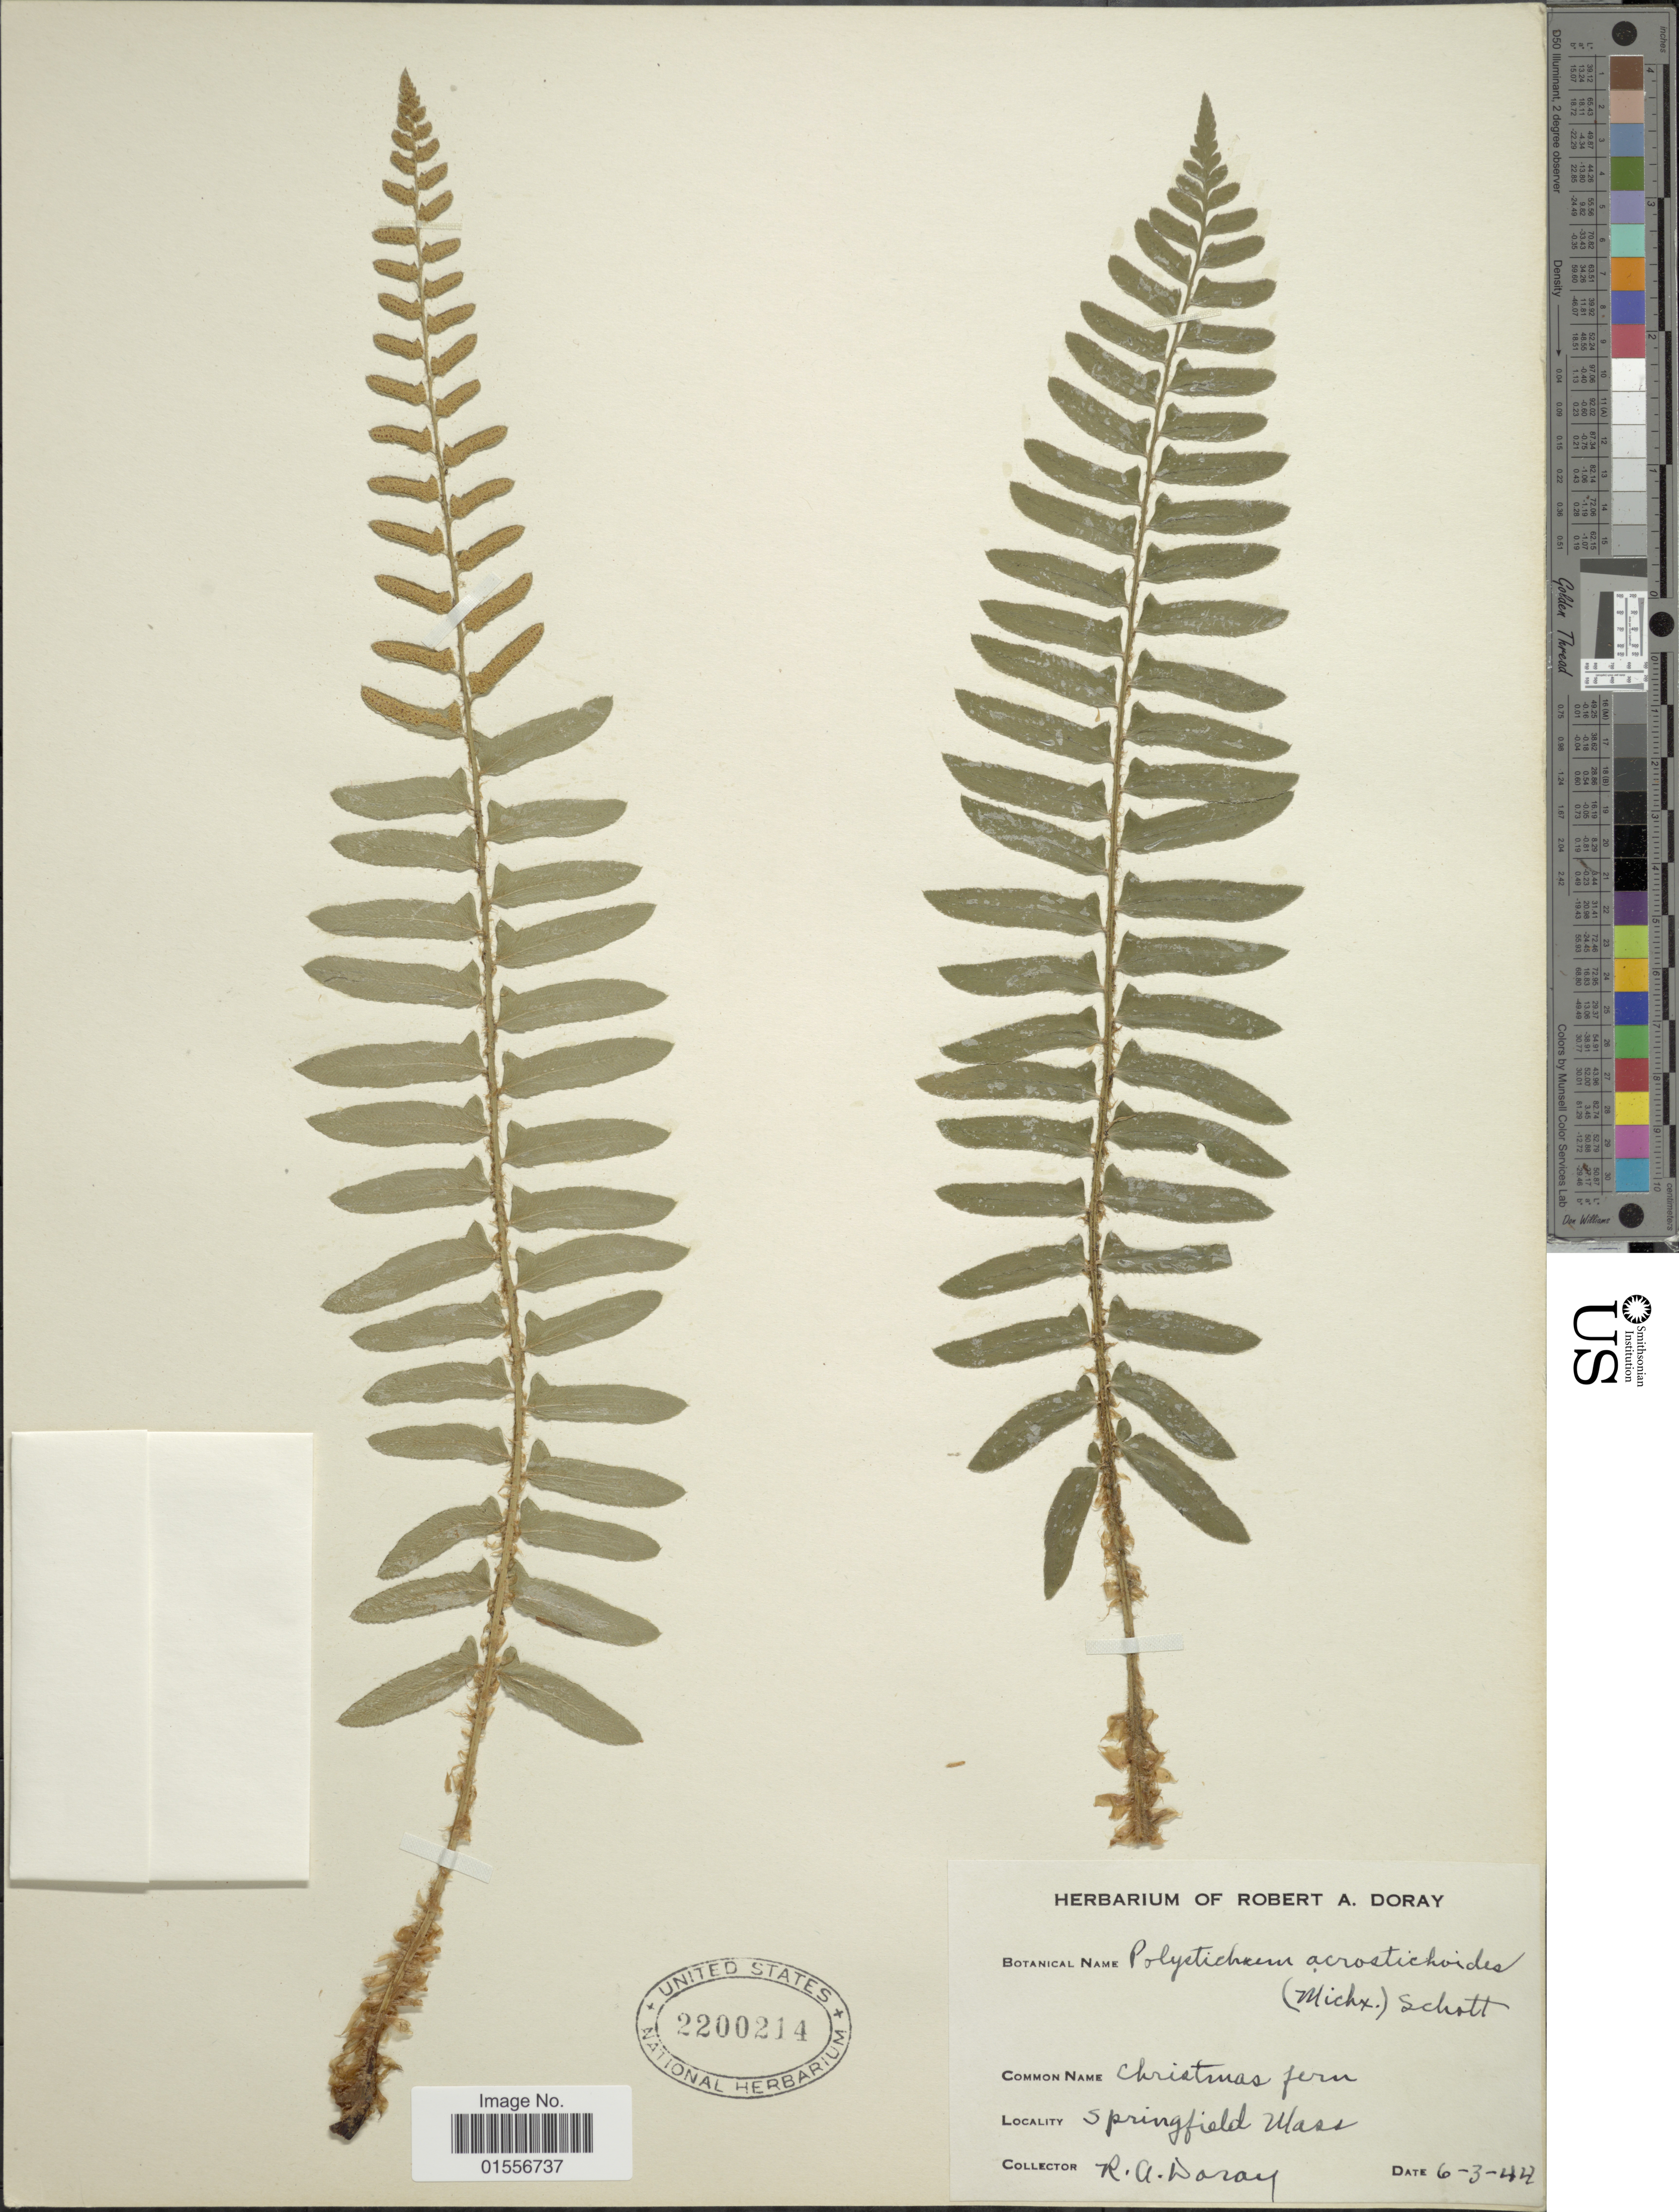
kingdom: Plantae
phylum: Tracheophyta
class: Polypodiopsida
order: Polypodiales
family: Dryopteridaceae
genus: Polystichum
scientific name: Polystichum acrostichoides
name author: (Michx.) Schott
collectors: R. Doray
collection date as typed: Transcribed d/m/y: 3/6/44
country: United States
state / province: Massachusetts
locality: Springfield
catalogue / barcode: US 2200214